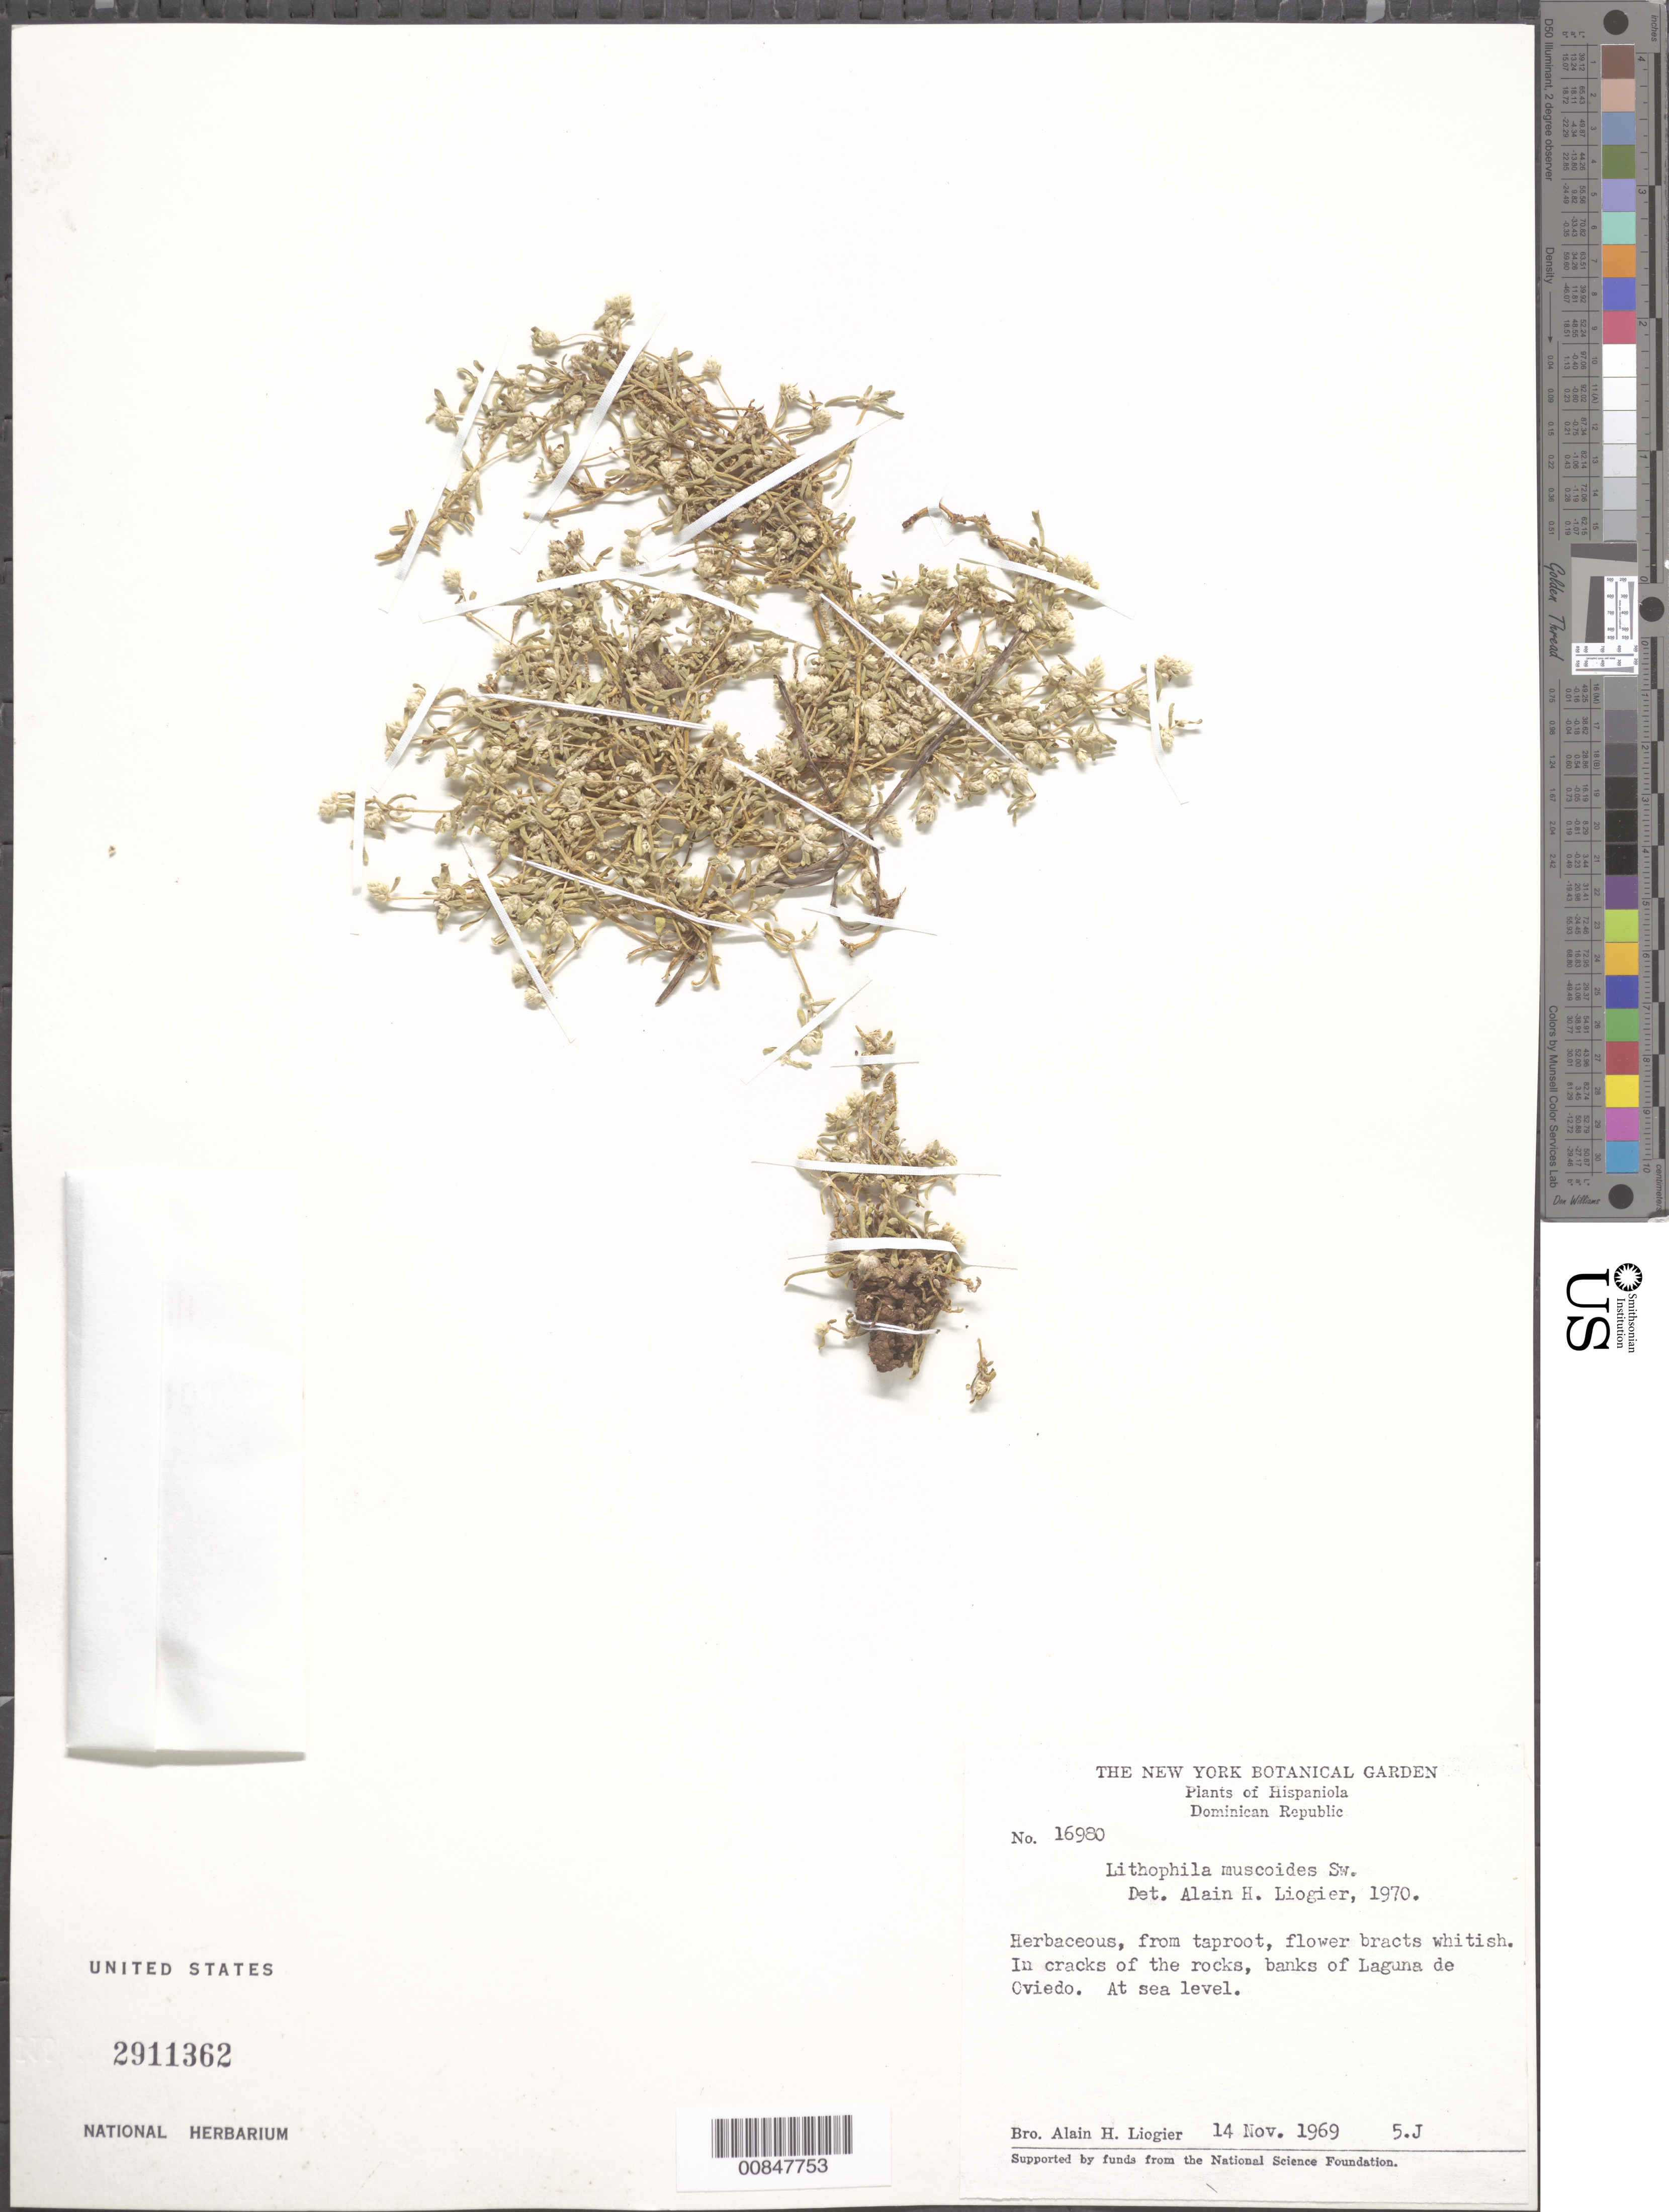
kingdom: Plantae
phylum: Tracheophyta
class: Magnoliopsida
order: Caryophyllales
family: Amaranthaceae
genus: Gomphrena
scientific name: Gomphrena muscoides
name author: (Sw.) T. Ortuño & Borsch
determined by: Strong, Mark T., (BOT), Smithsonian Institution - National Museum of Natural History (UNITED STATES)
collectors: A. H. Liogier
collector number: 16980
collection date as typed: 14 Nov 1969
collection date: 1969-11-14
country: Dominican Republic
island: Hispaniola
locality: Banks of Laguna de Oviedo.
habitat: In cracks of the rocks, banks of Laguna.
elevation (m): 0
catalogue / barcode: US 2911362